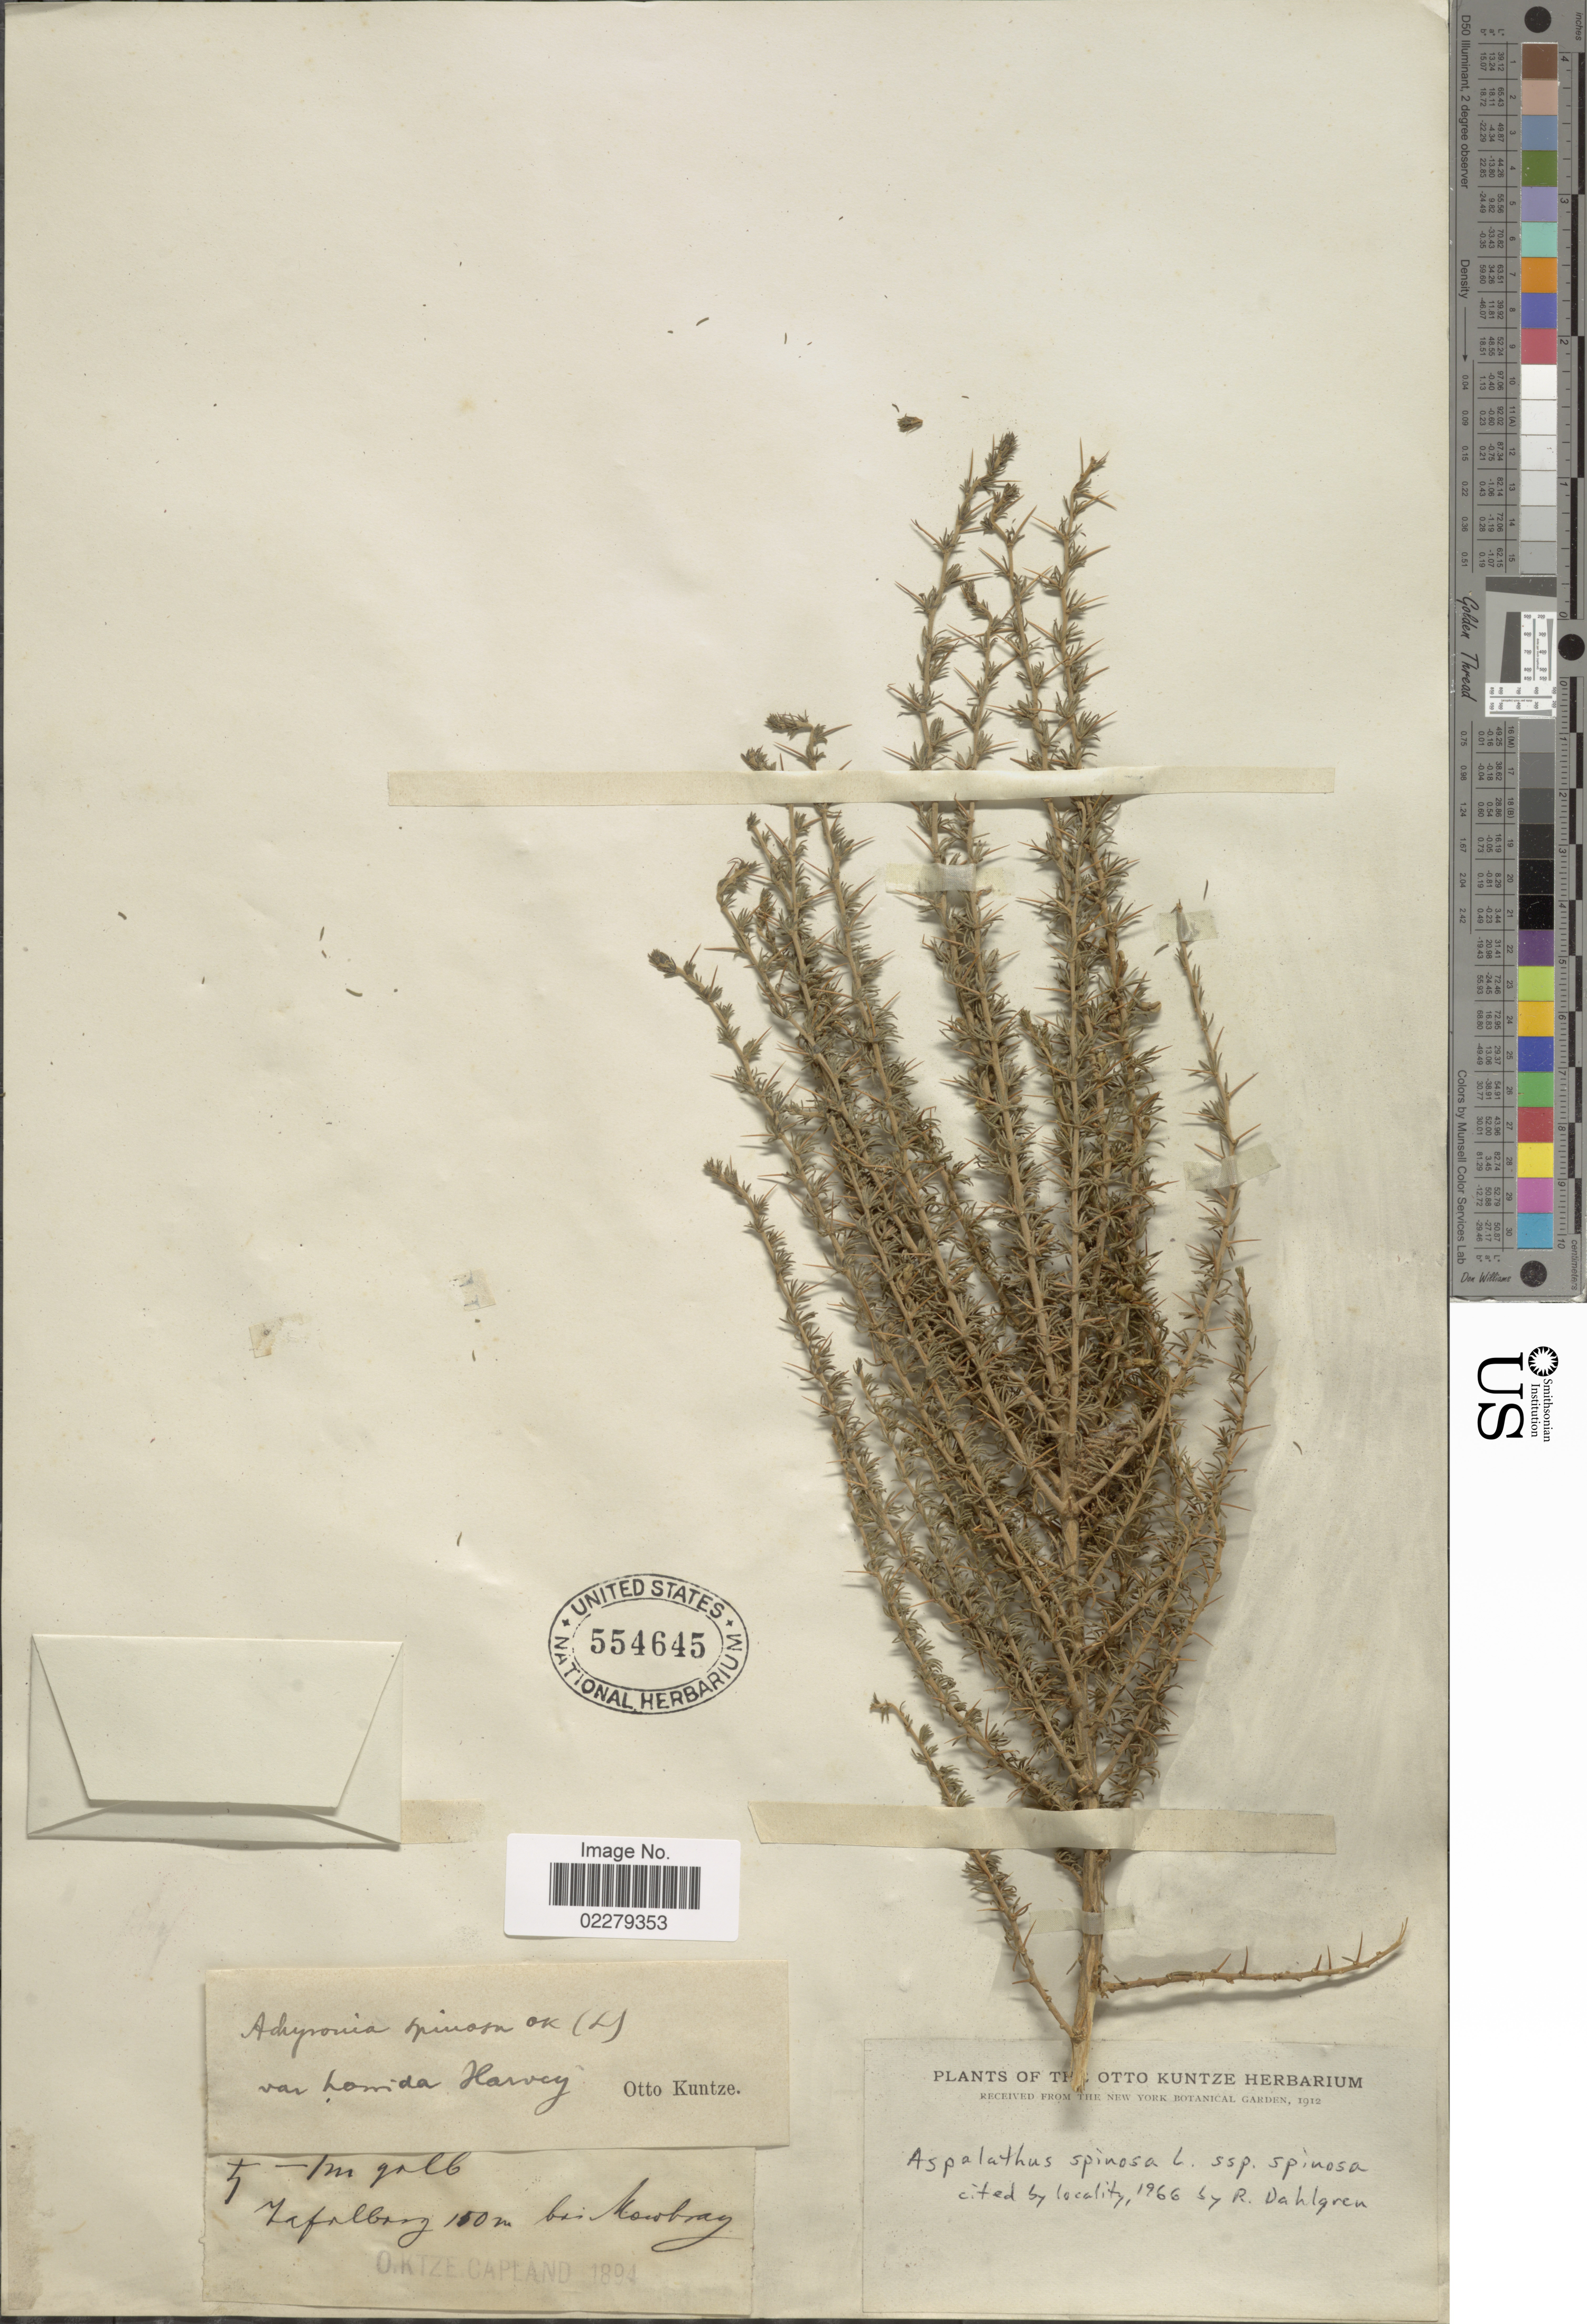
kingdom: Plantae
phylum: Tracheophyta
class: Magnoliopsida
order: Fabales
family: Fabaceae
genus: Aspalathus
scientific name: Aspalathus spinosa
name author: L.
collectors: C.E.O. Kuntze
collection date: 1912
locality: Zafolberg [interpreted]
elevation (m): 150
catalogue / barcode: US 554645